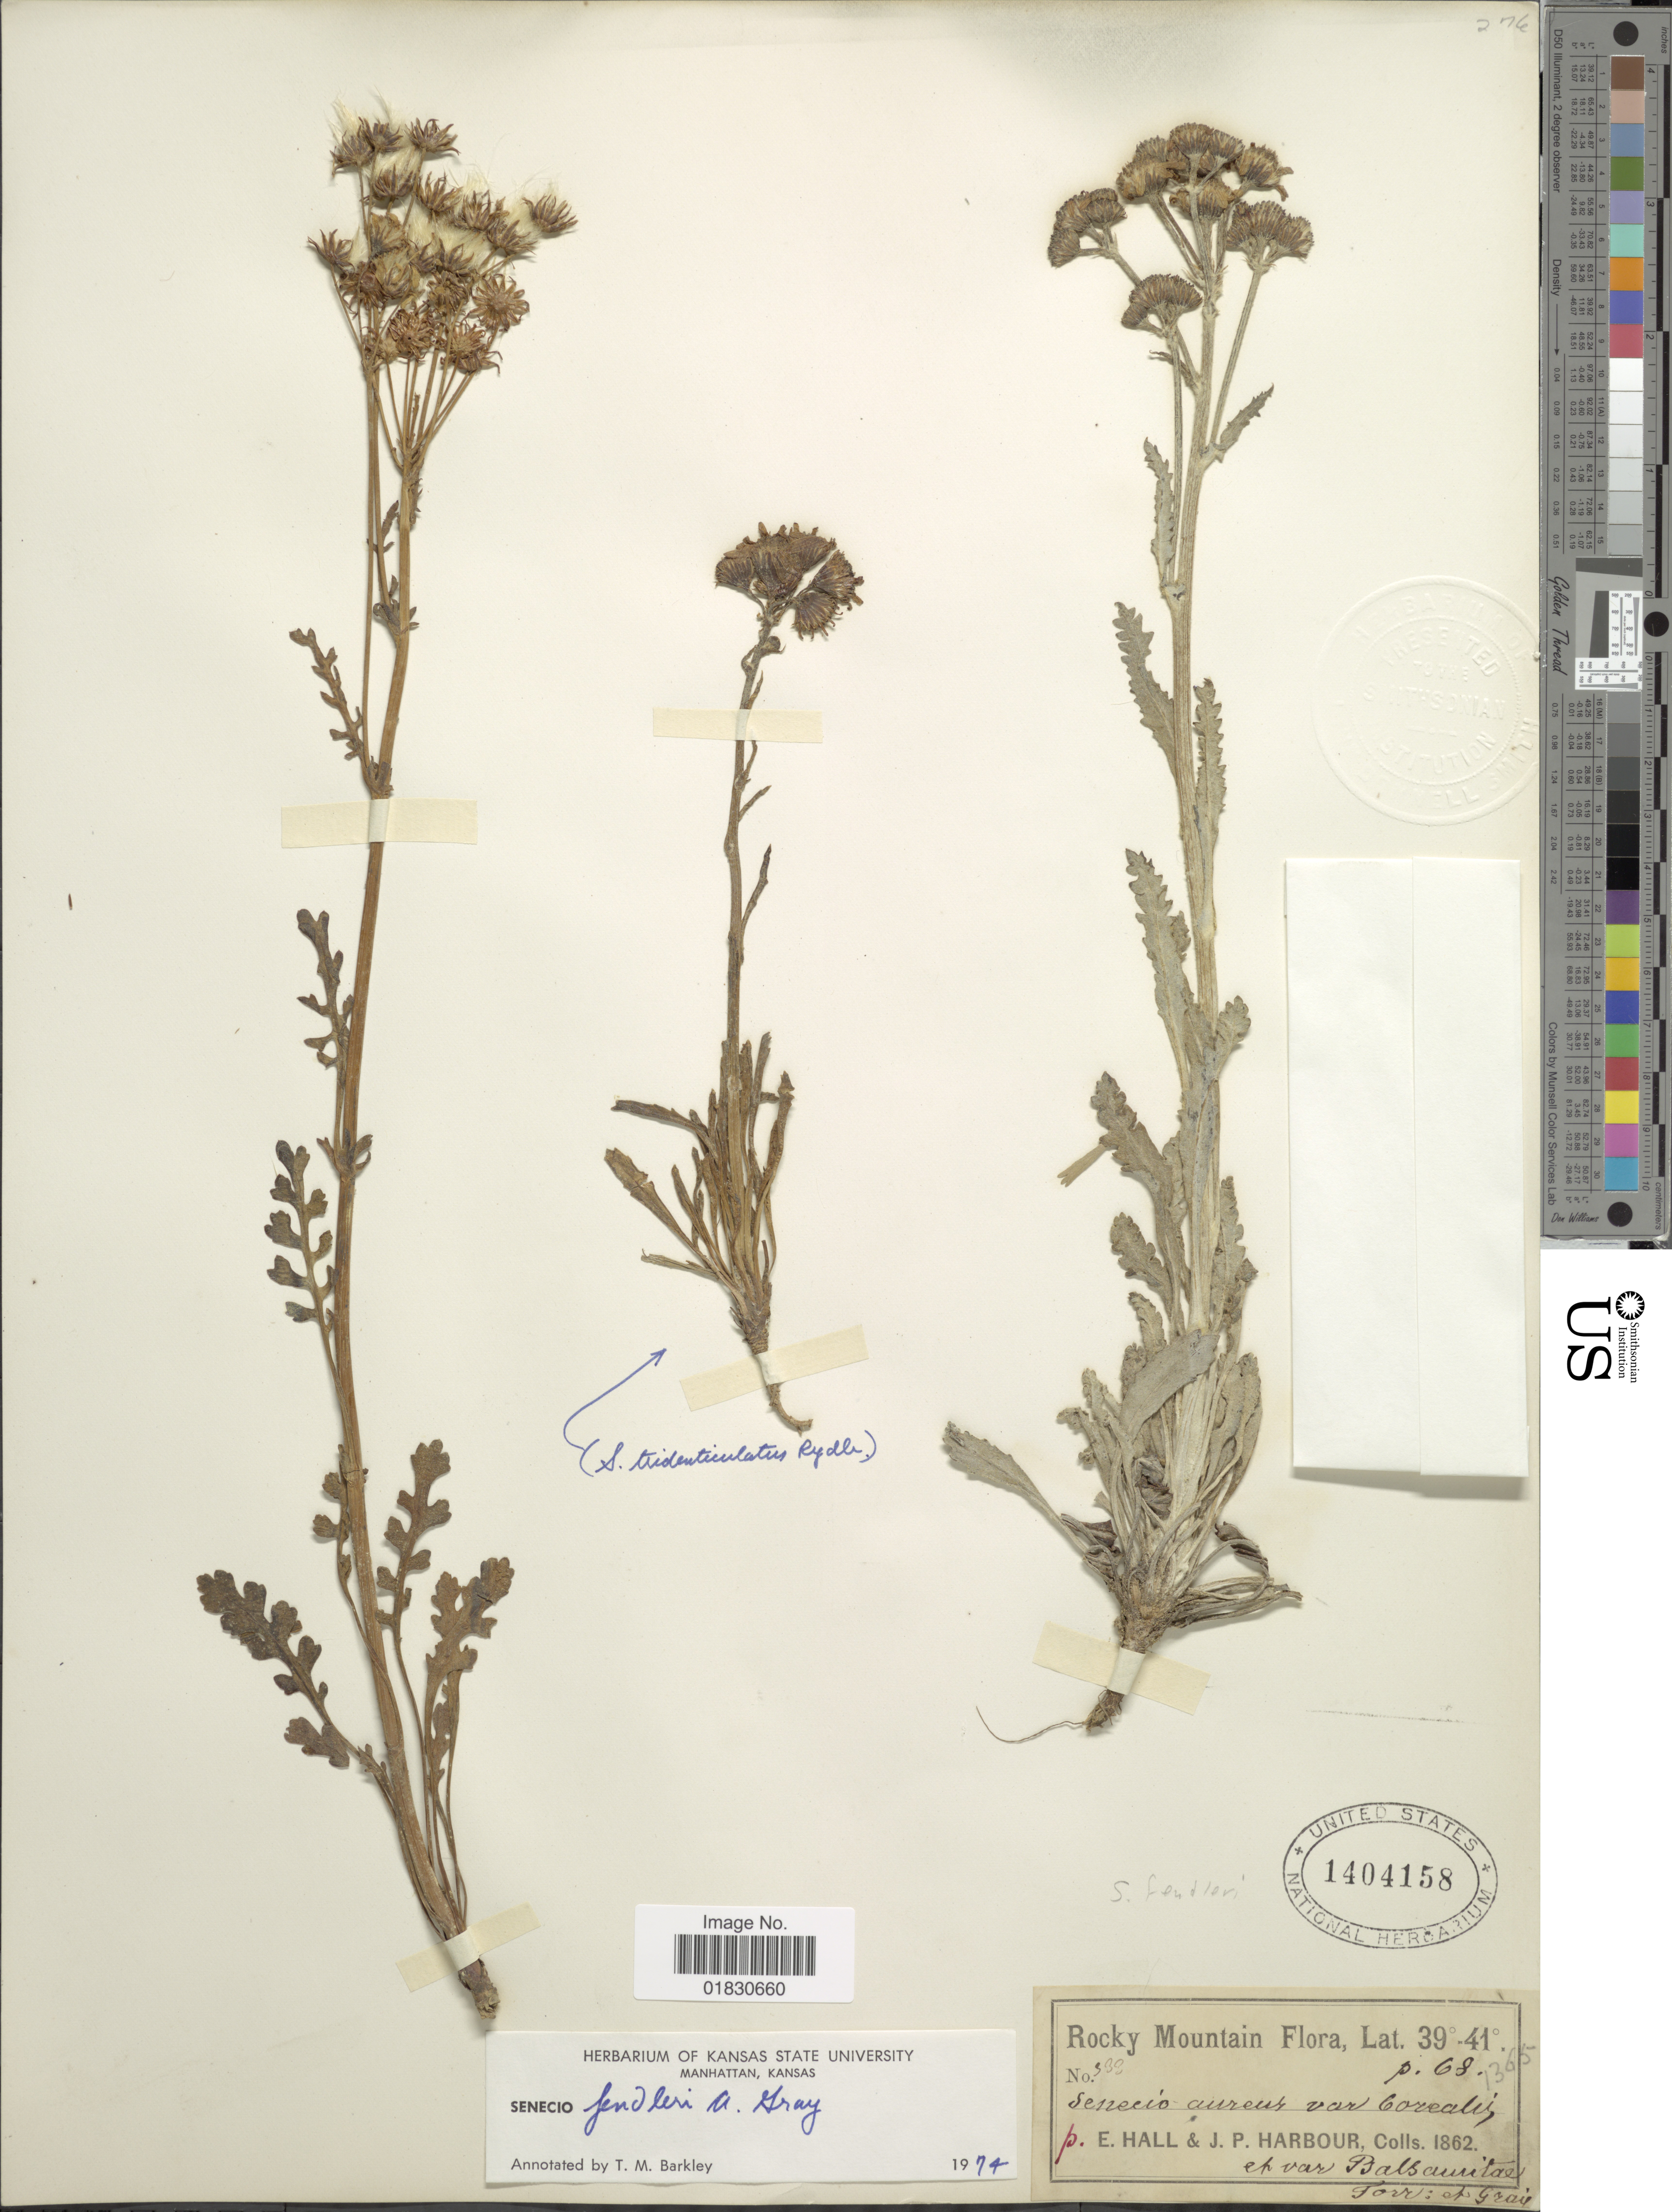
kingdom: Plantae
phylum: Tracheophyta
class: Magnoliopsida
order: Asterales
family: Asteraceae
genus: Packera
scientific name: Packera fendleri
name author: (A. Gray) W.A. Weber & Á. Löve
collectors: E. Hall & J. Harbour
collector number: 333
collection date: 1862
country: United States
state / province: Colorado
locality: Rocky Mtns.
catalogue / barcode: US 1404158